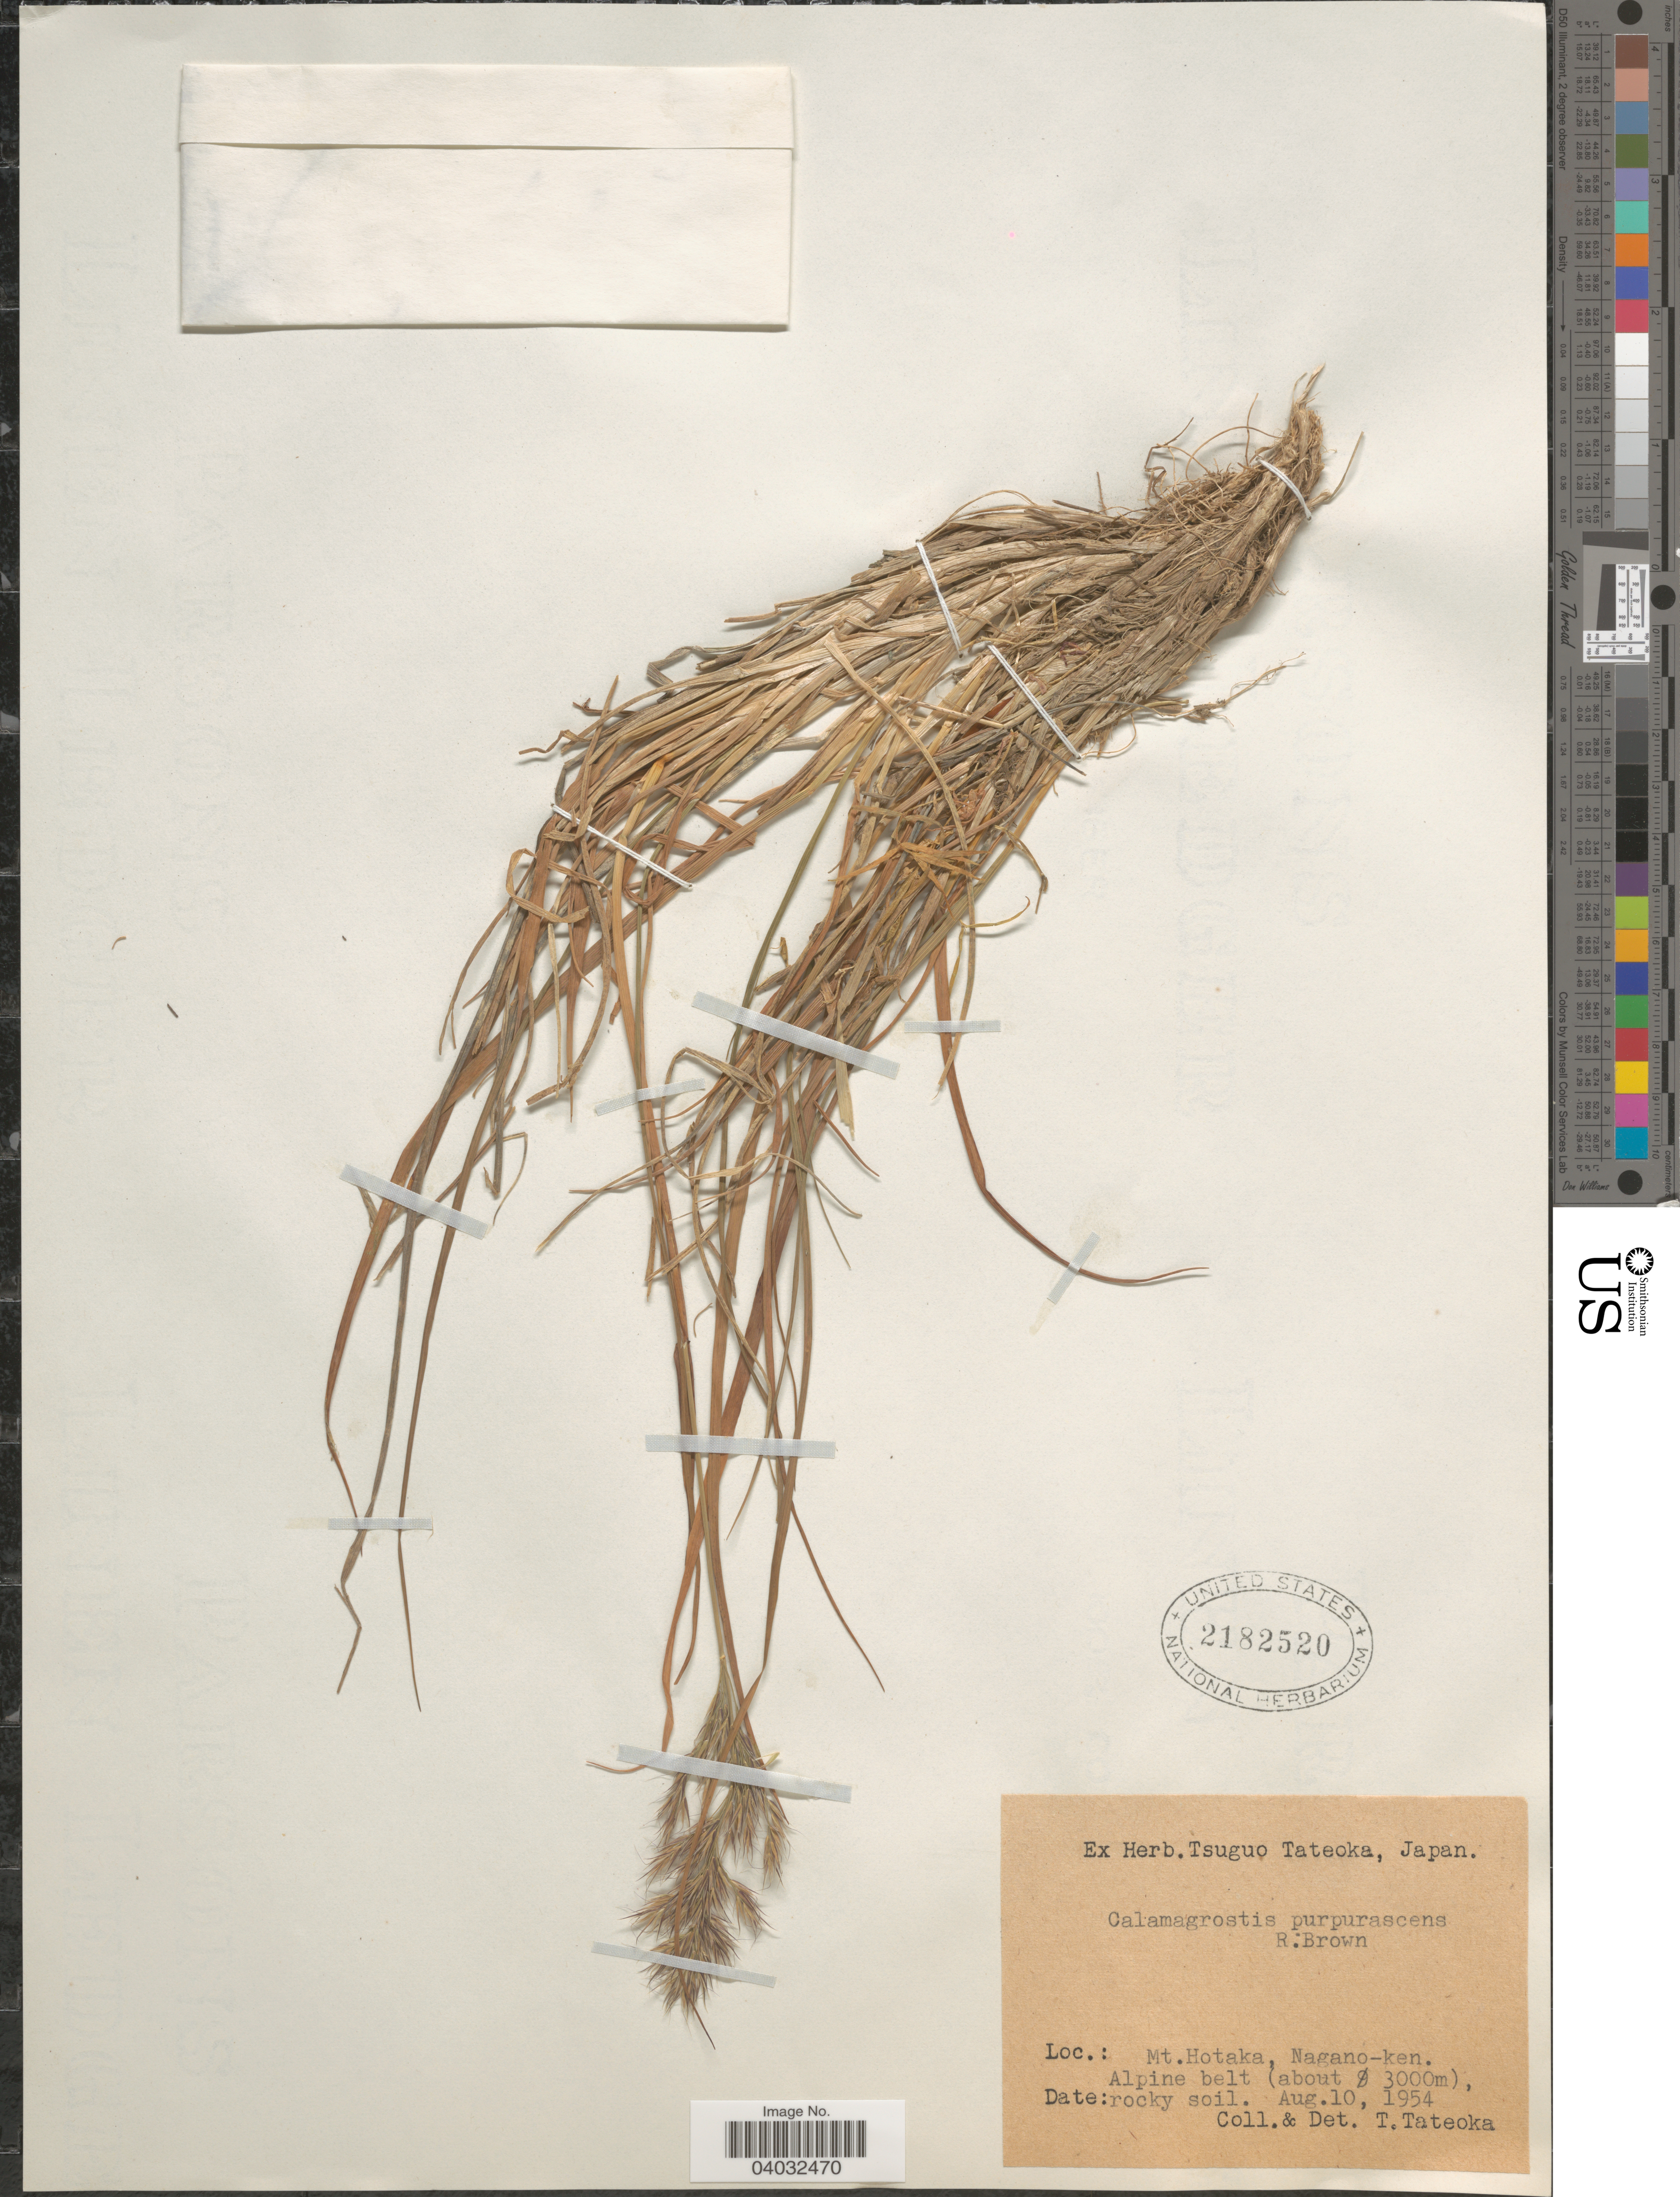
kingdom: Plantae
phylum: Tracheophyta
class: Liliopsida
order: Poales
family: Poaceae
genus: Calamagrostis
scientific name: Calamagrostis purpurascens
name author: R. Br.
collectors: T. Tateoka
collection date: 1954-08-10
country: Japan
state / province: Nagano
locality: Mt. Hotaka, Nagano-ken. Alpine belt.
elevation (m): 3000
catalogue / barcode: US 2182520